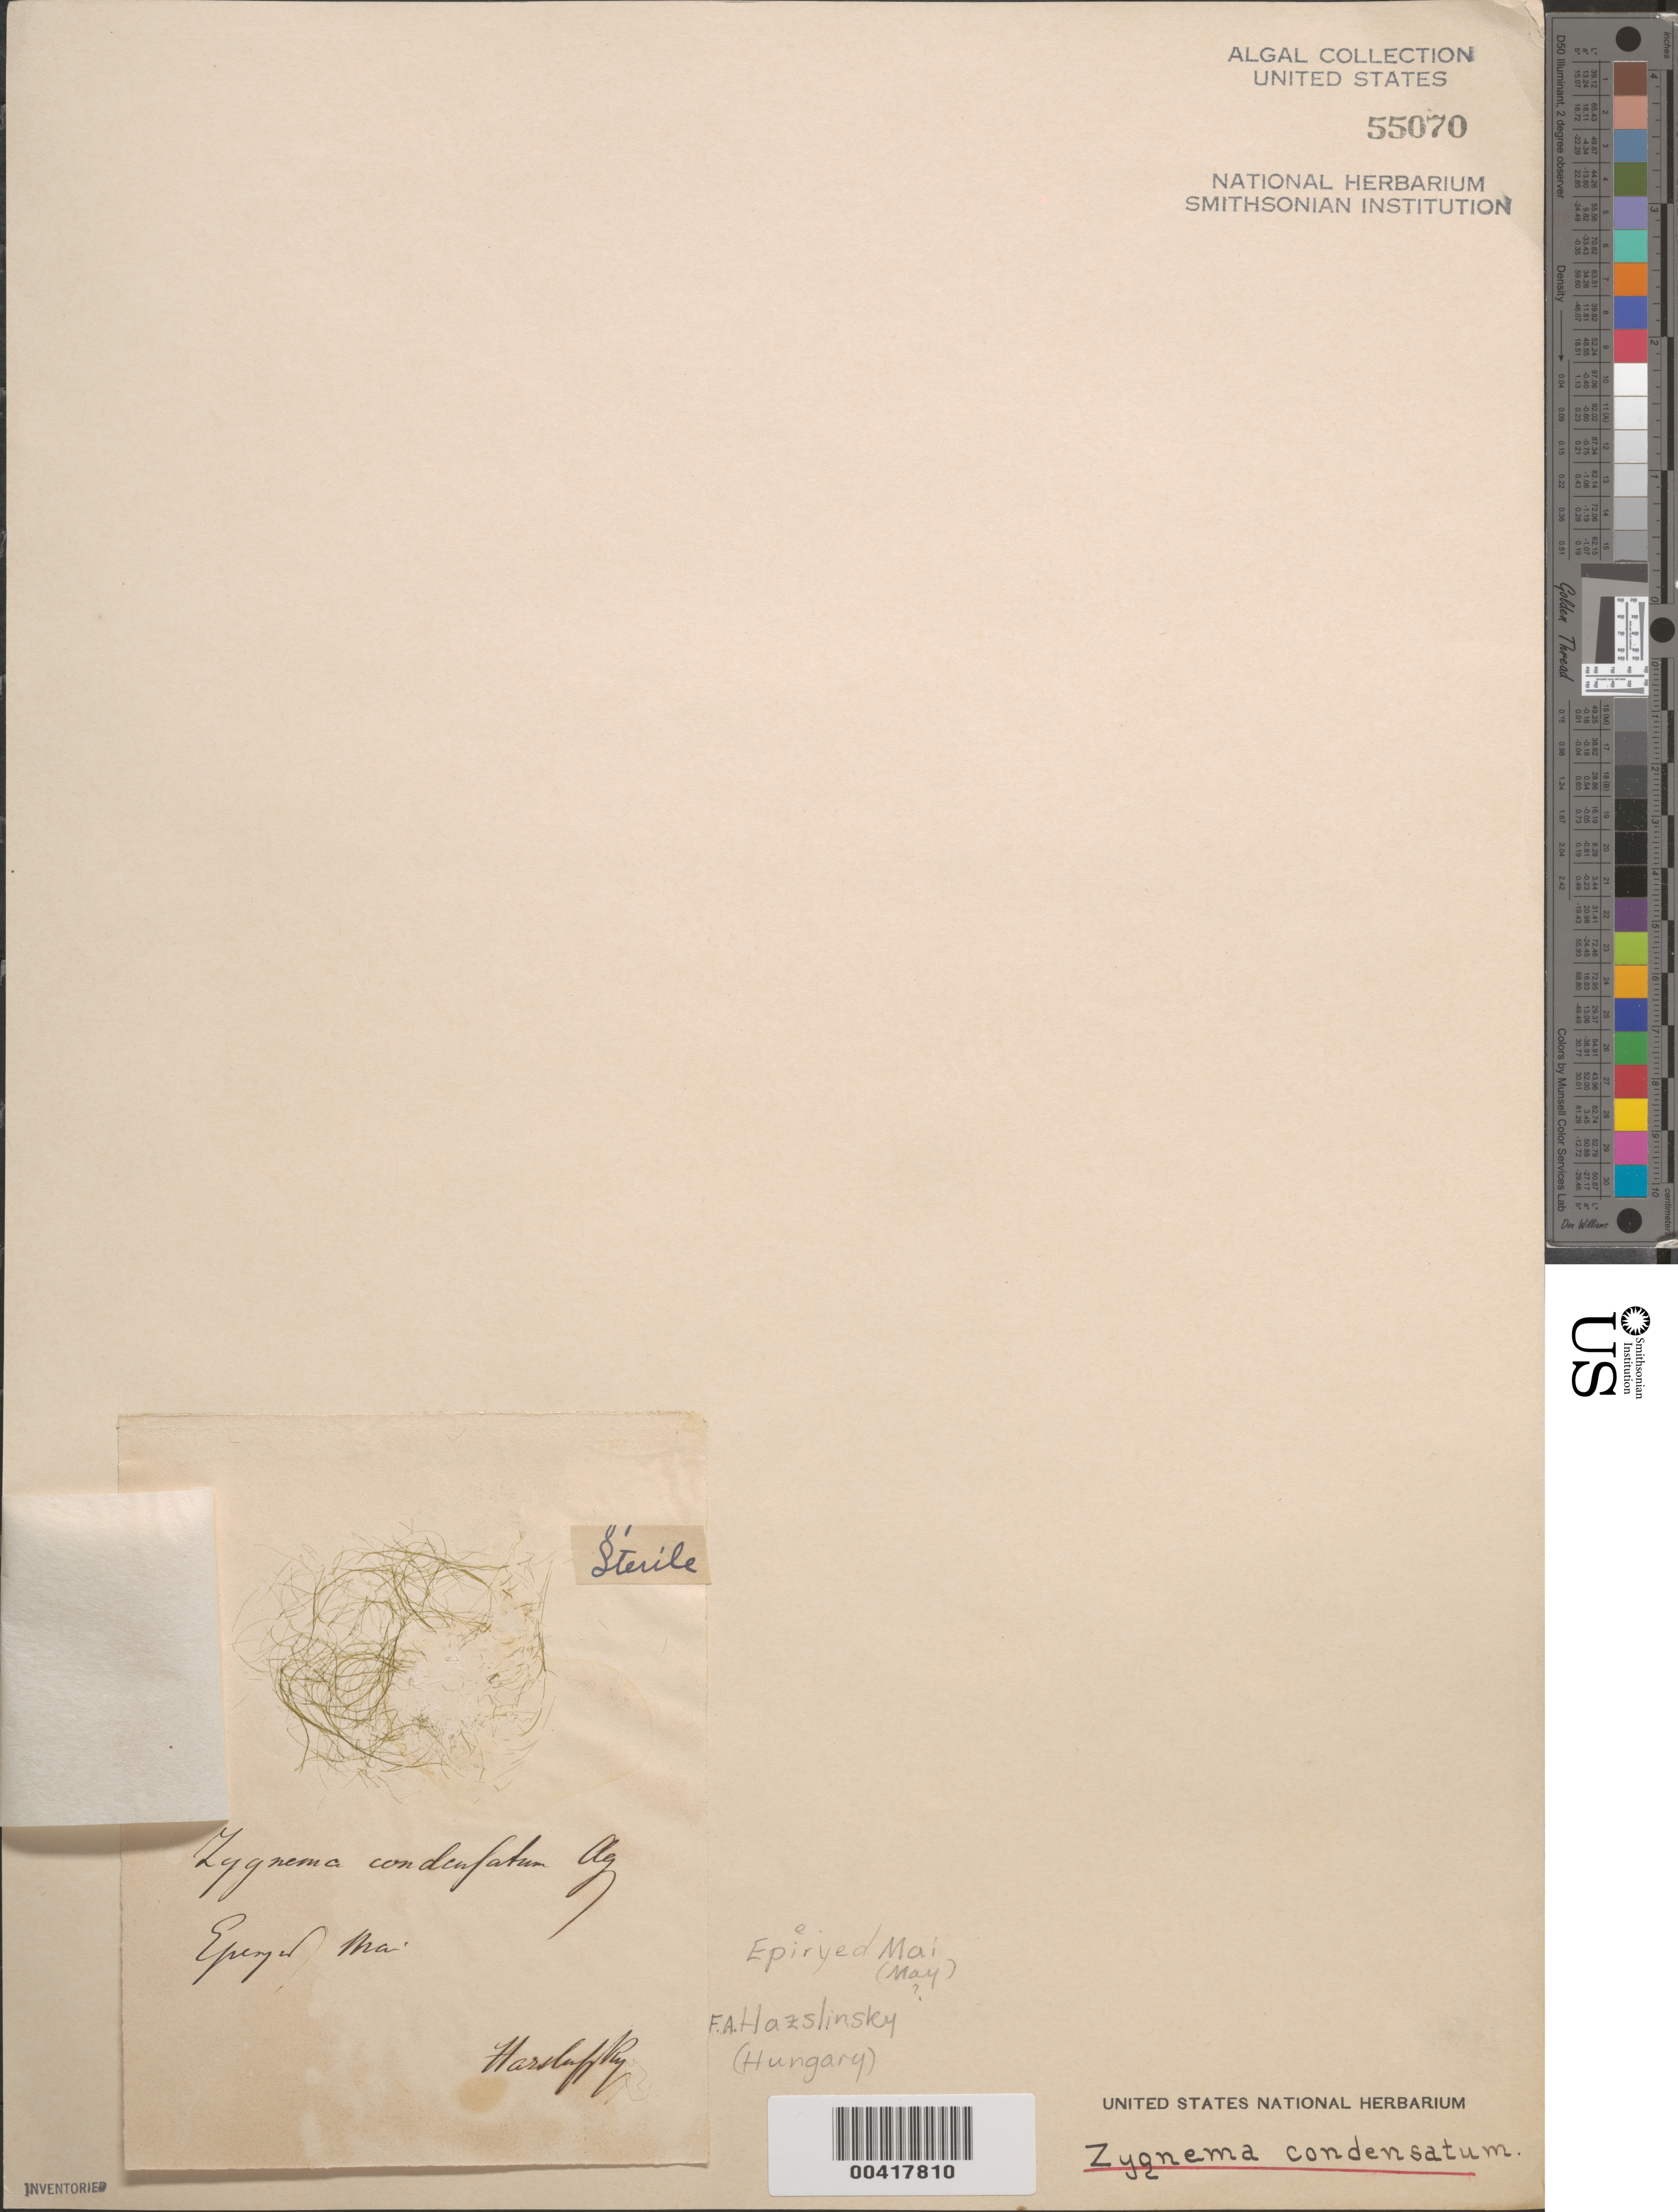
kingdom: Plantae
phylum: Charophyta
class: Zygnematophyceae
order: Zygnematales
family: Zygnemataceae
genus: Zygnema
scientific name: Zygnema condensatum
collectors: F. Hazslinszky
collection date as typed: May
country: Hungary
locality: Eperyed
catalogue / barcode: US 55070